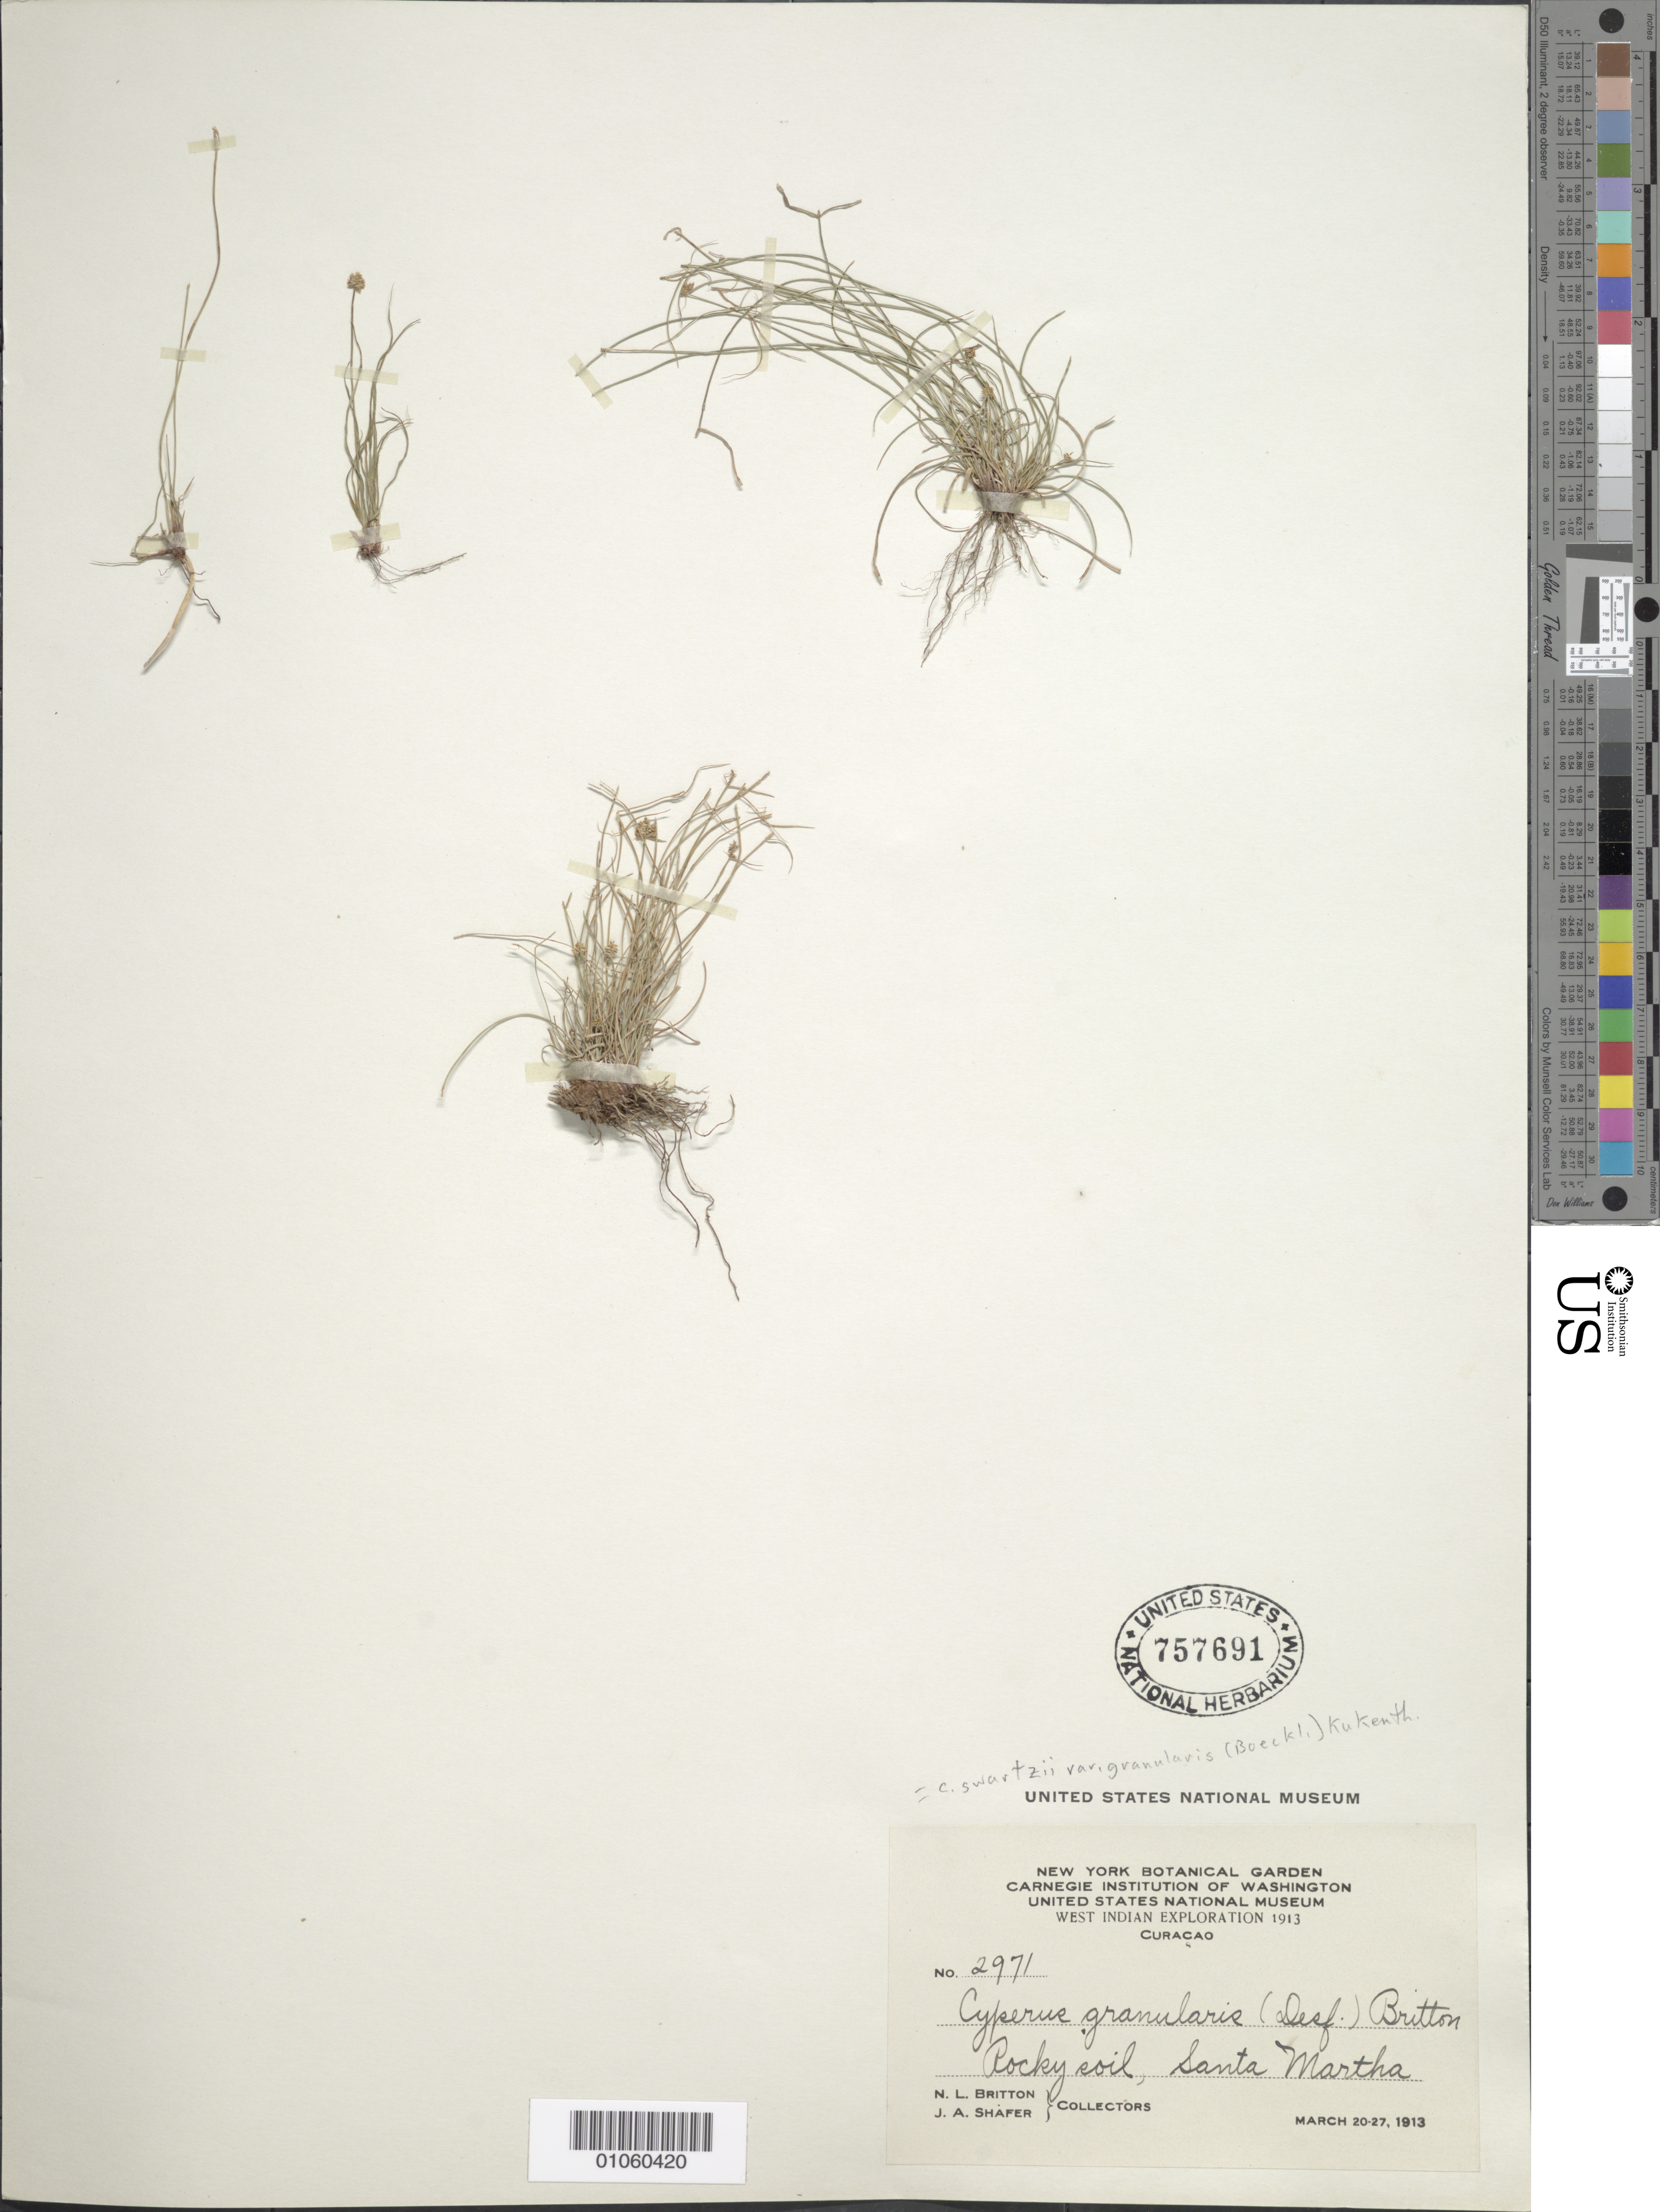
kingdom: Plantae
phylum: Tracheophyta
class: Liliopsida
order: Poales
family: Cyperaceae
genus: Cyperus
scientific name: Cyperus swartzii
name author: (A. Dietr.) Boeckeler ex Kük.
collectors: N. Britton & J. A. Shafer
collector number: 2971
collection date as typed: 20 Mar 1913 to 27 Mar 1913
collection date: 1913-03-20/1913-03-27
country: Curaçao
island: Curaçao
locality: Santa Martha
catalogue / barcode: US 757691